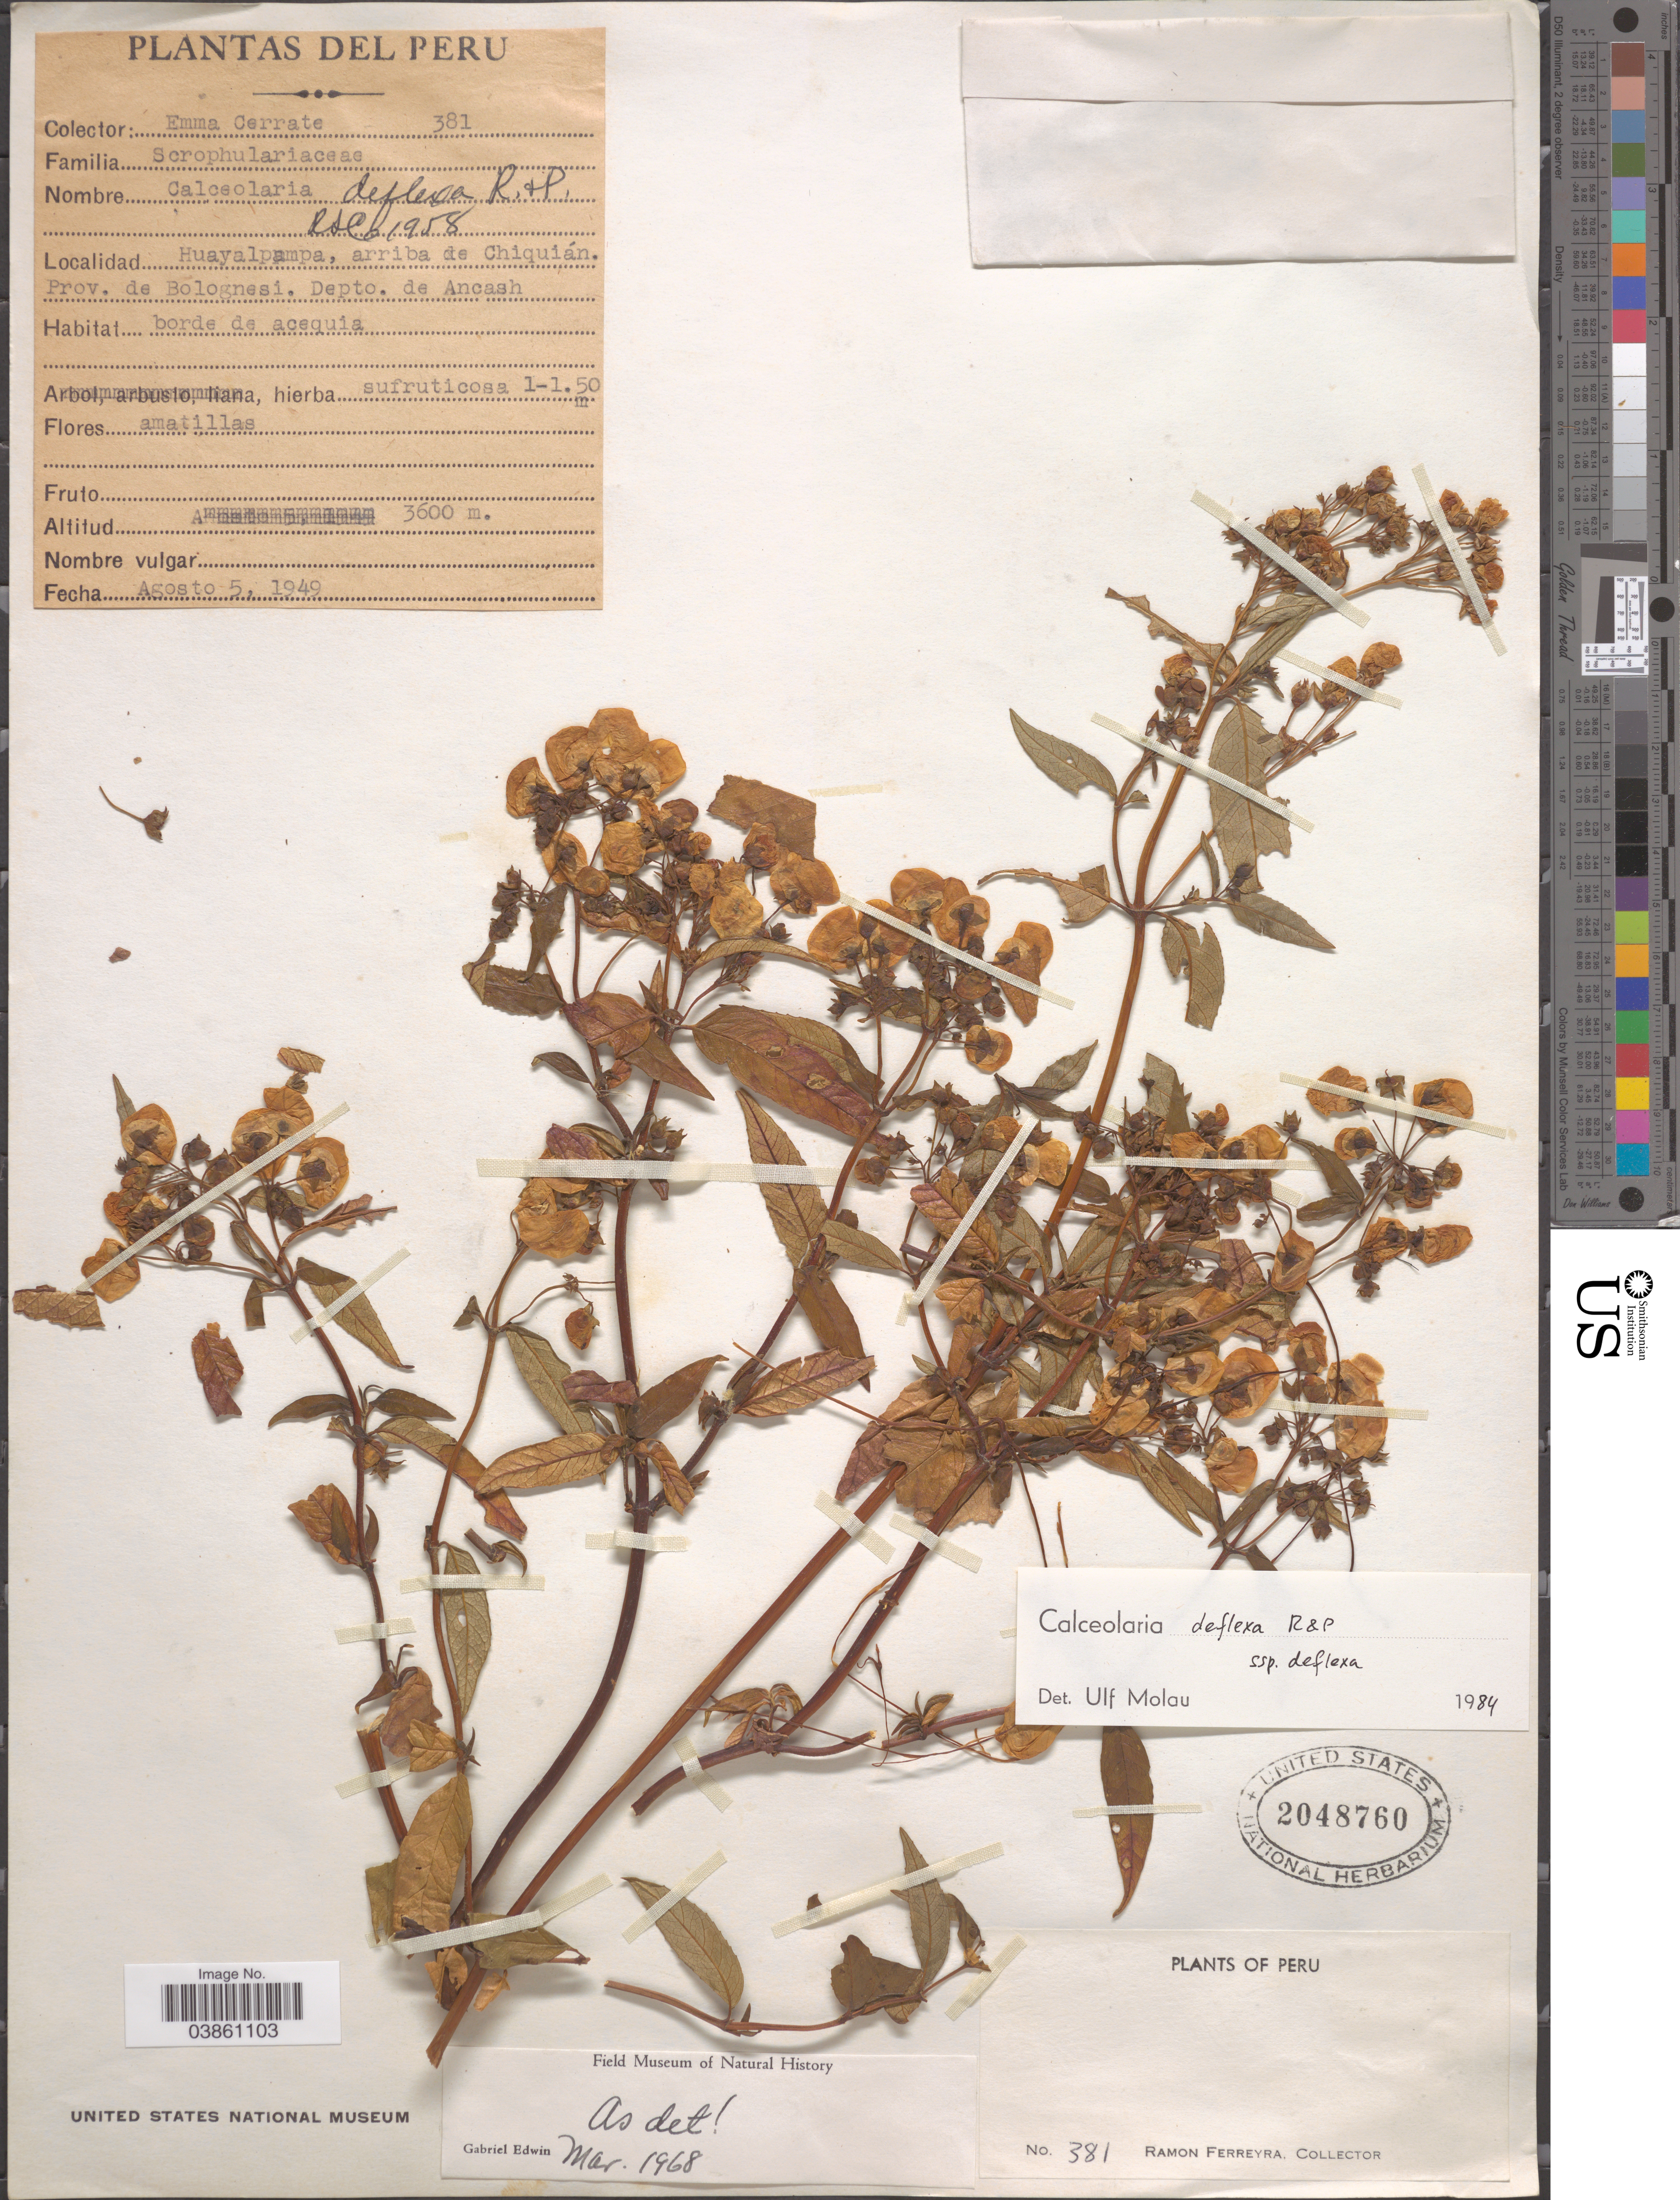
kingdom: Plantae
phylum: Tracheophyta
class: Magnoliopsida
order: Lamiales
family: Calceolariaceae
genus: Calceolaria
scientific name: Calceolaria deflexa subsp. deflexa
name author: Ruiz & Pav.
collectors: R. A. Ferreyra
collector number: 381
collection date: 1949-08-05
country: Peru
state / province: Ancash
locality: Huayalpampa, arriba de Chiquián. Prov. de Bolognesi. Depto. de Ancash.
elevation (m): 3600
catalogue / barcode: US 2048760